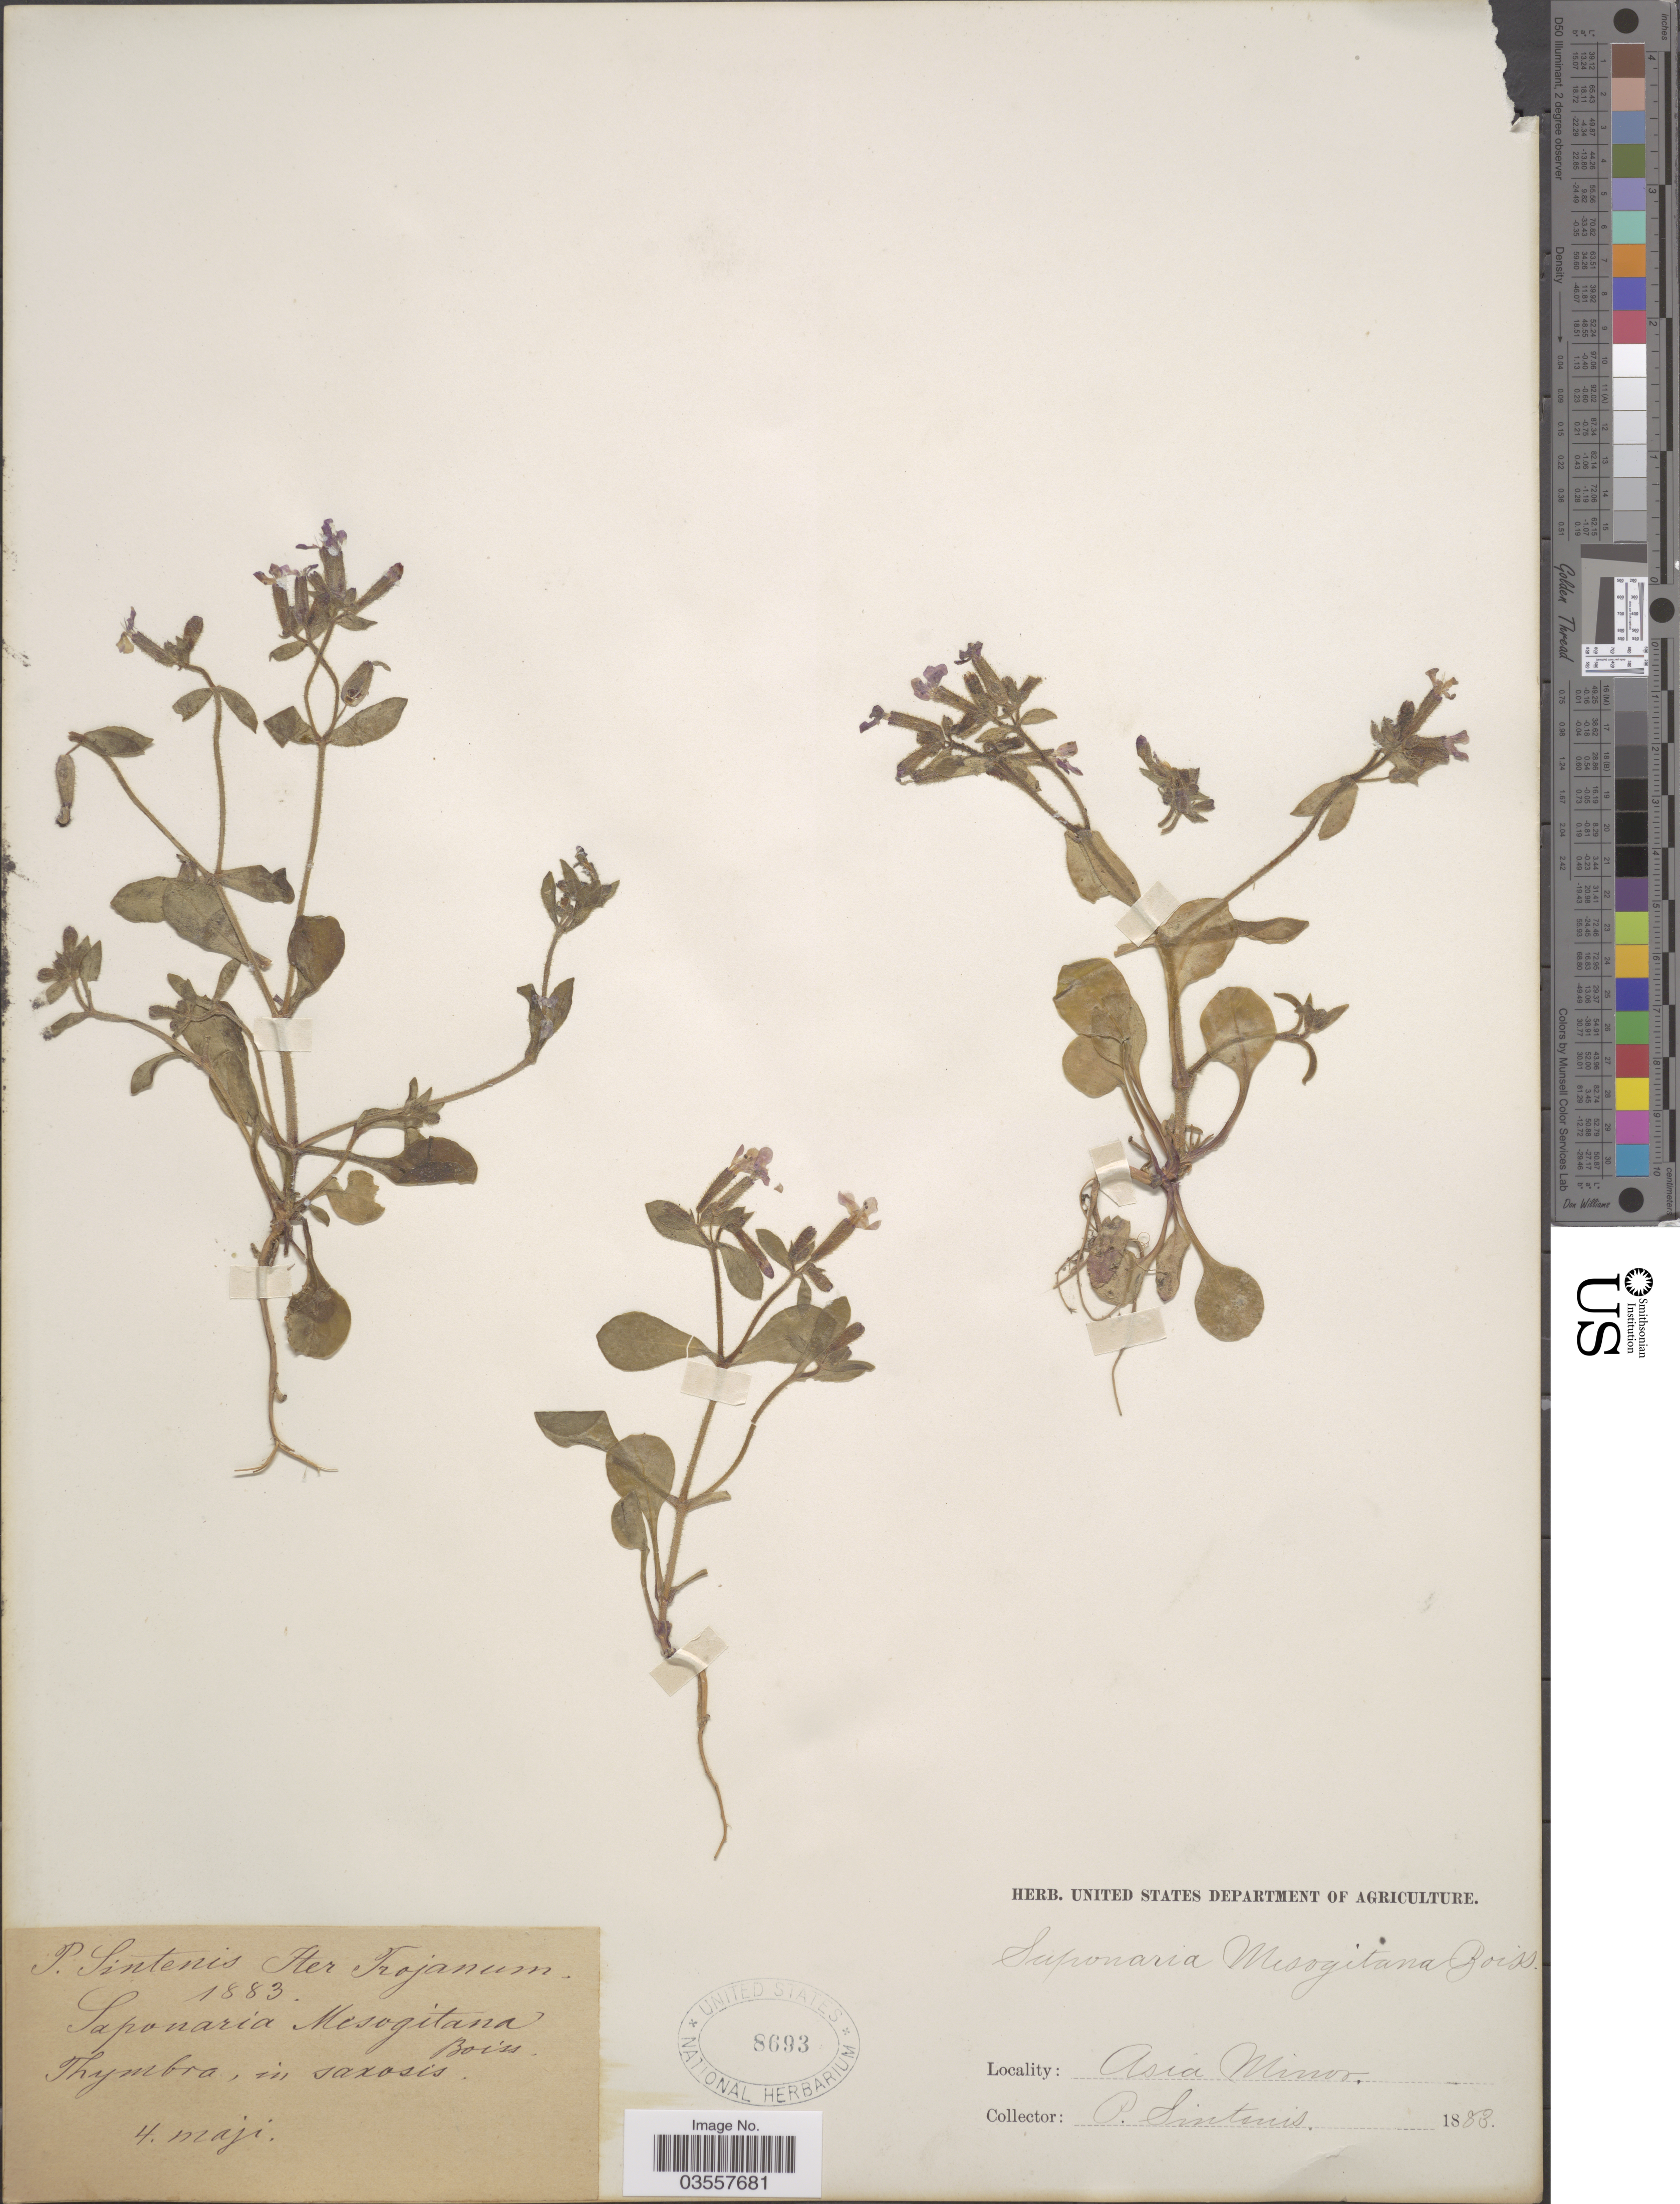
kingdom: Plantae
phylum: Tracheophyta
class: Magnoliopsida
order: Caryophyllales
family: Caryophyllaceae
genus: Saponaria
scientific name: Saponaria mesogitana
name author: Boiss.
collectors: P. Sintenis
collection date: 1883-05-04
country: Turkey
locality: Asia Minor. Iter Trojanum. Thymbra, in saxosis.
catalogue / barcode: US 8693